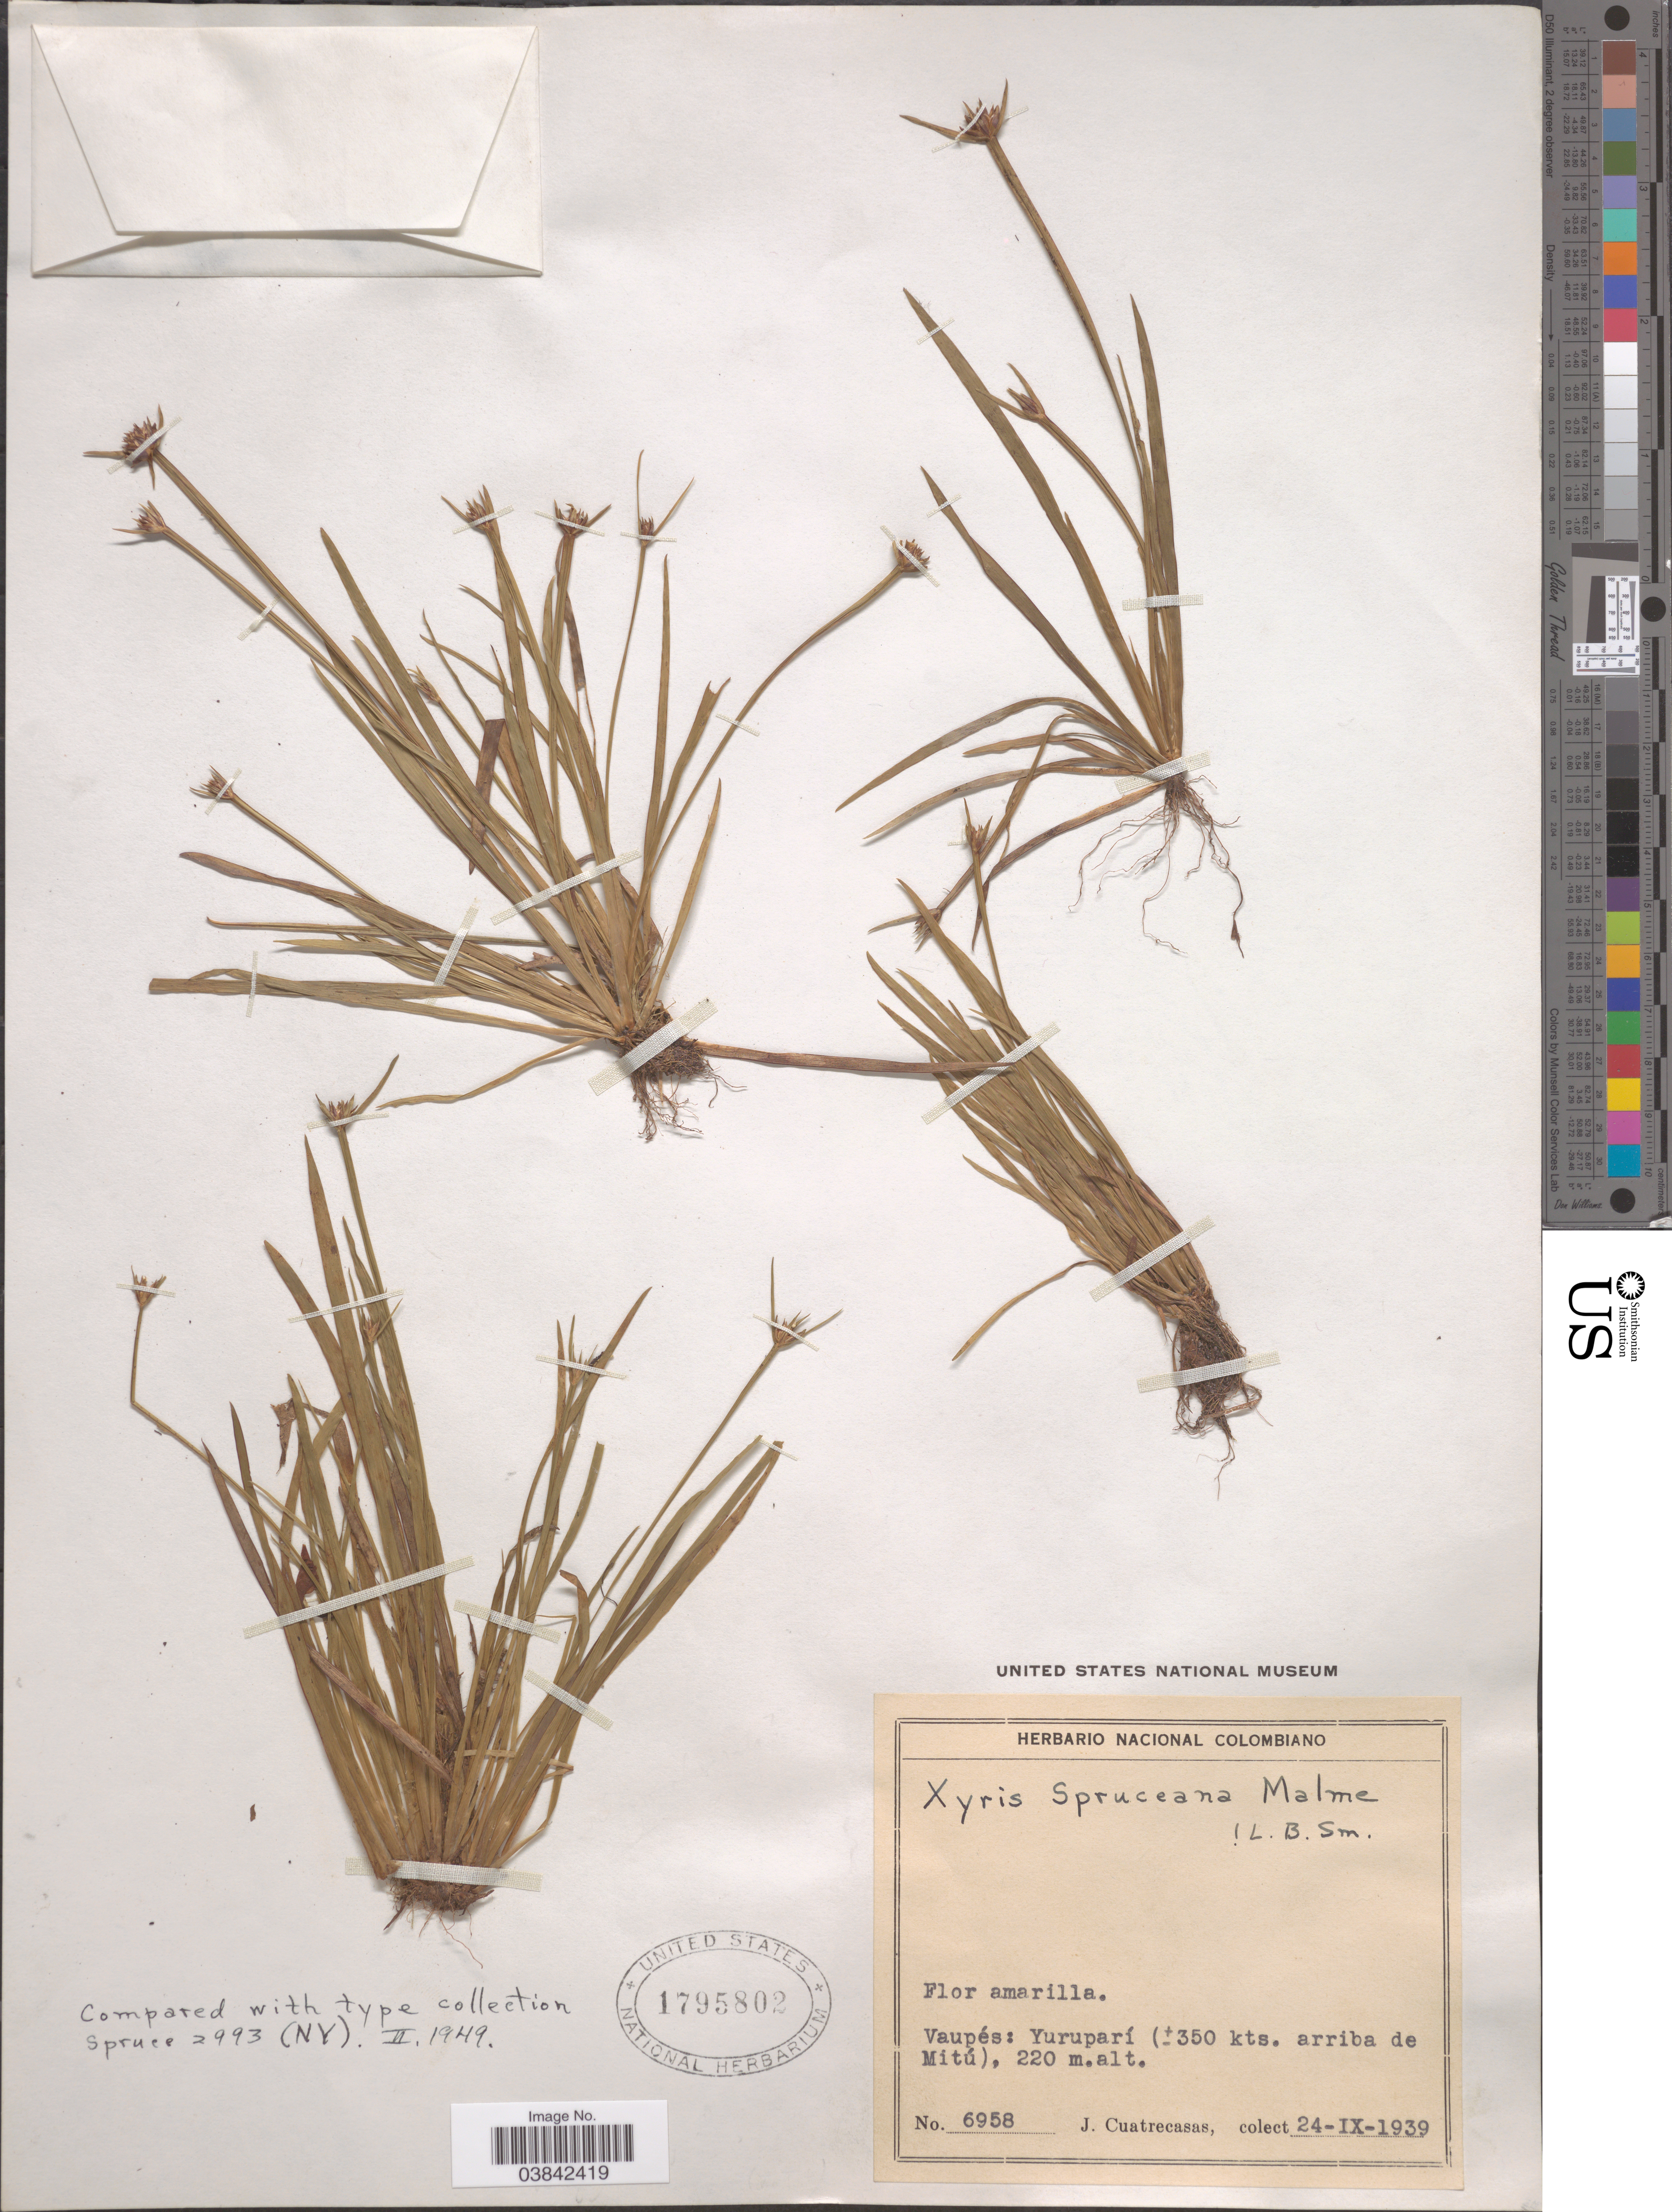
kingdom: Plantae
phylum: Tracheophyta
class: Liliopsida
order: Poales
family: Xyridaceae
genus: Xyris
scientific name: Xyris spruceana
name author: Malme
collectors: J. Cuatrecasas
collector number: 6958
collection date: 1939-09-24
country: Colombia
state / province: Vaupés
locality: Yuruparí (± 350 kts. arriba de Mitú.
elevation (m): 220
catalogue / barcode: US 1795802